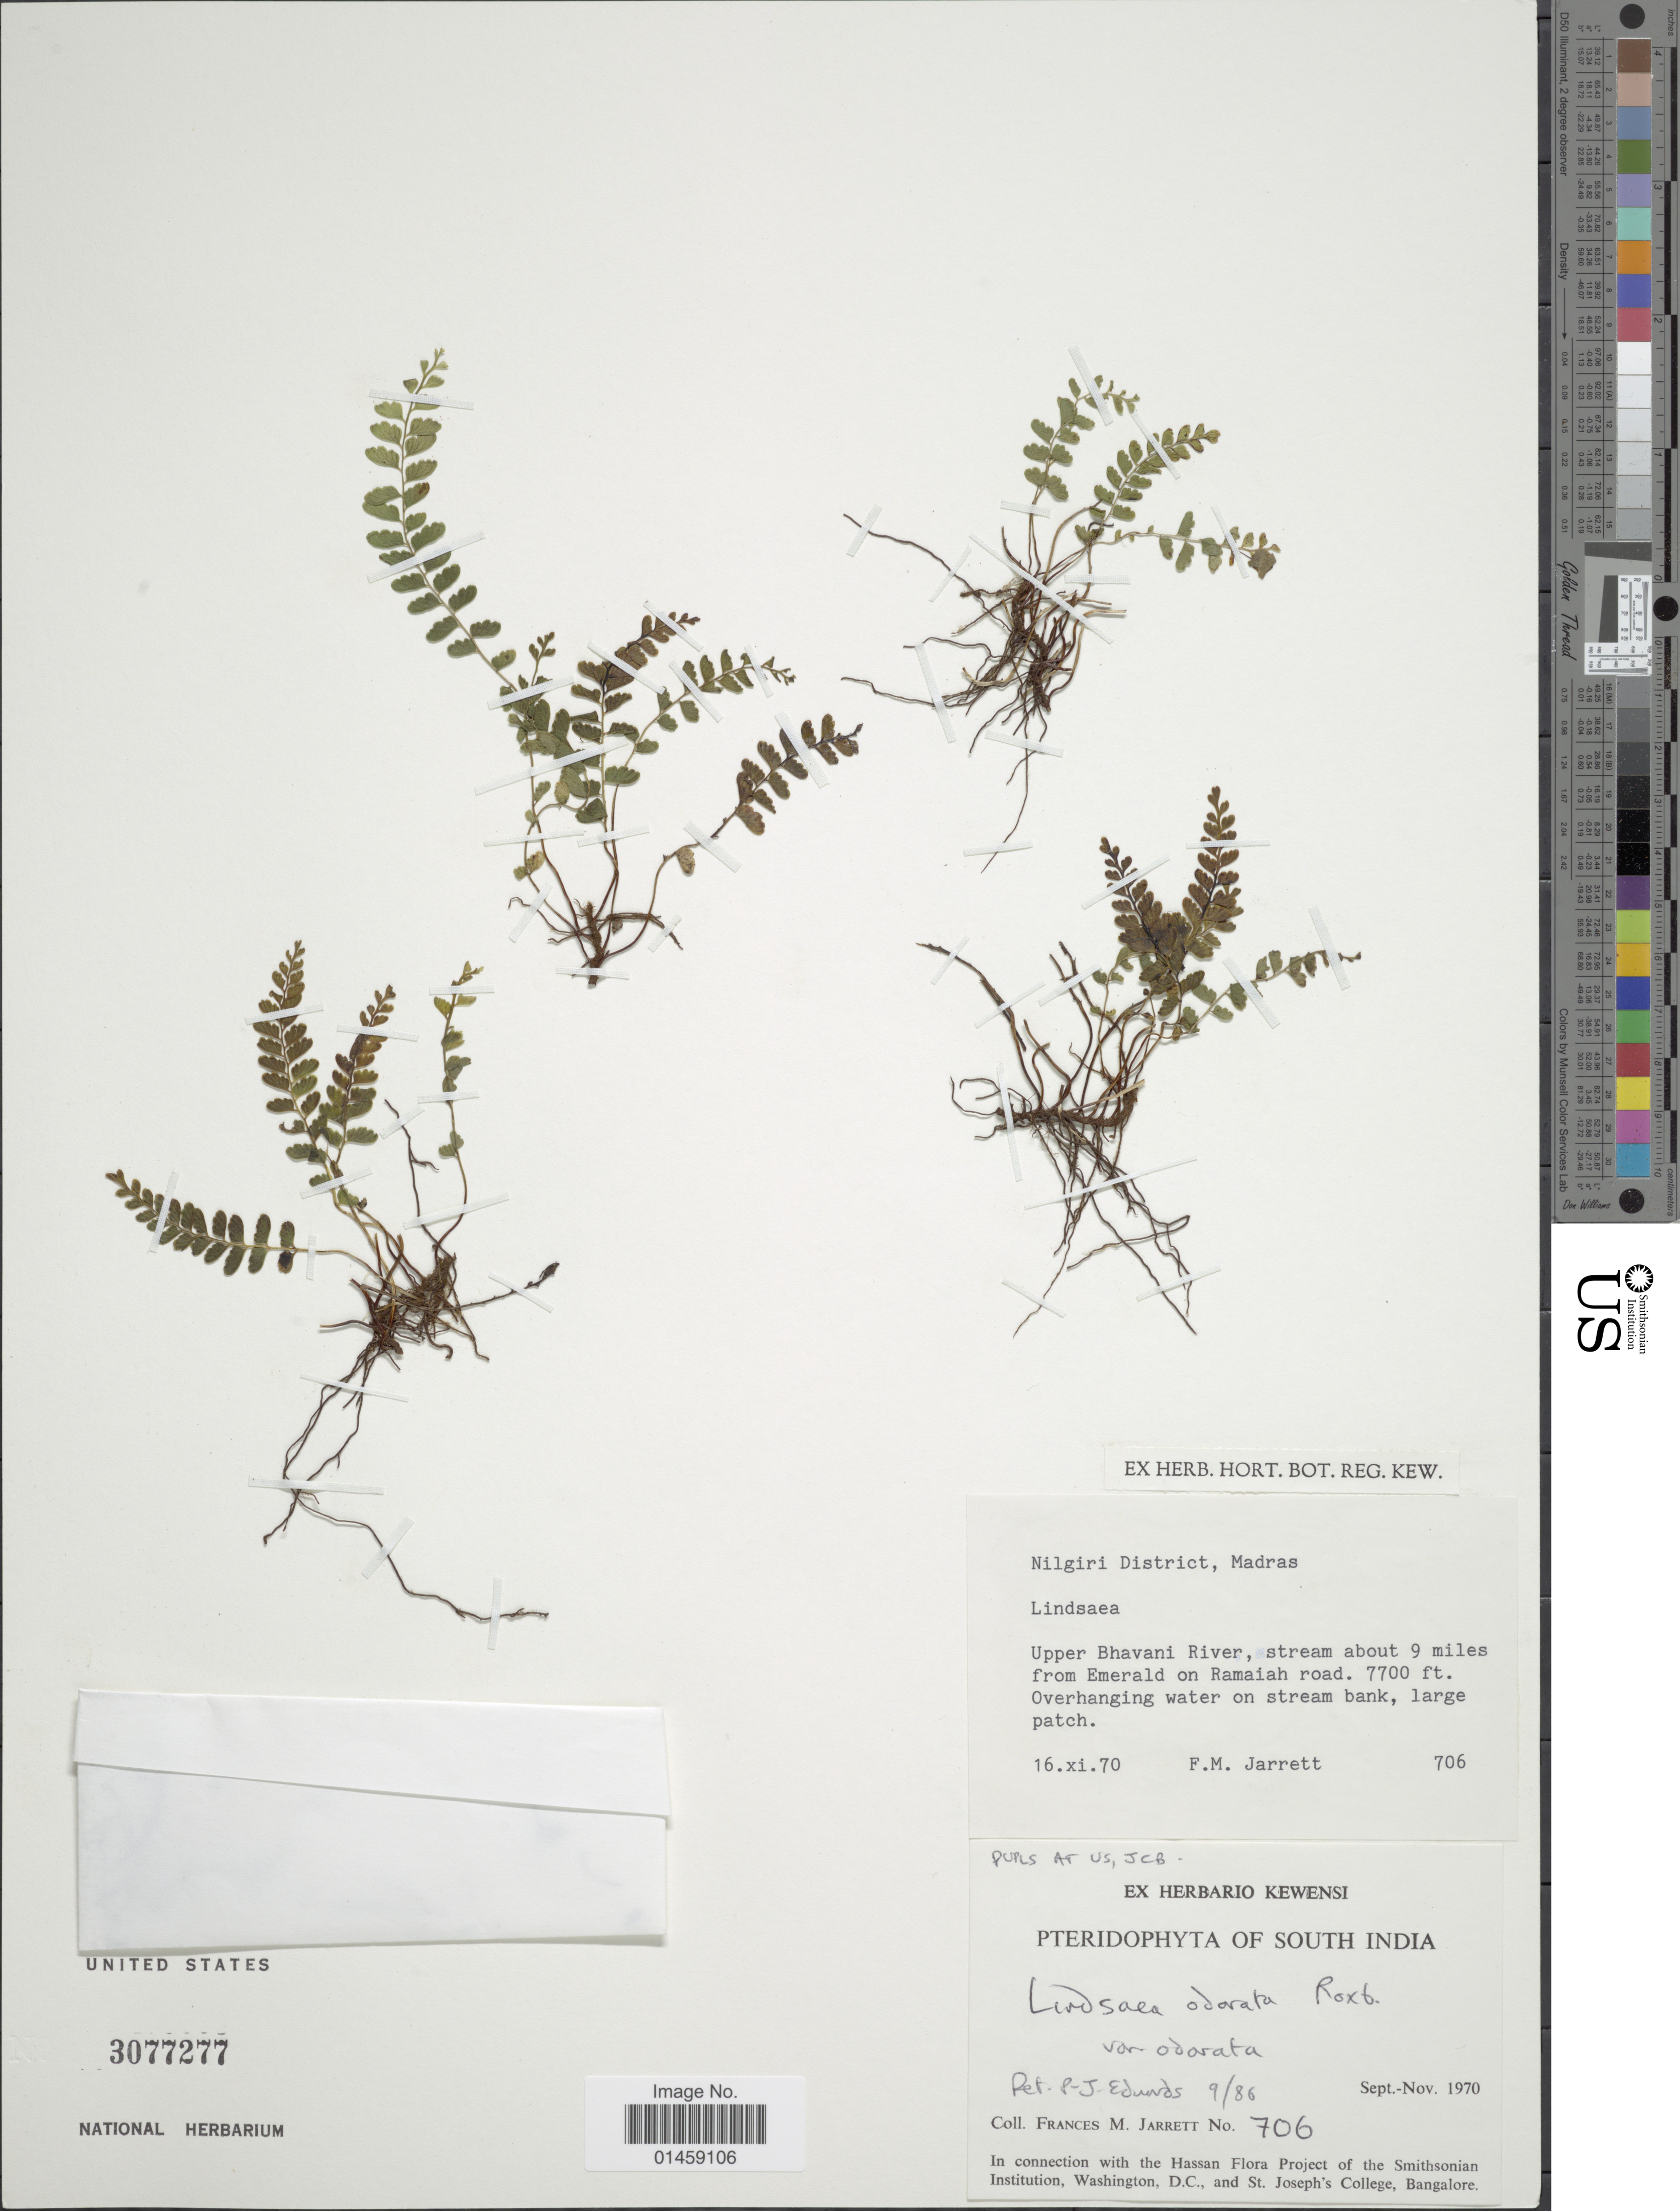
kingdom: Plantae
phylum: Tracheophyta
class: Polypodiopsida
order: Polypodiales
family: Lindsaeaceae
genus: Lindsaea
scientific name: Lindsaea odorata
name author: Roxb.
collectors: F. M. Jarrett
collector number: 706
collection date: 1970-11-16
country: India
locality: Nilgiri District, Madras, Upper Bhavani River, stream about 9 miles from Emerland on Ramaiah road. South India.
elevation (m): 2347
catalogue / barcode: US 3077277